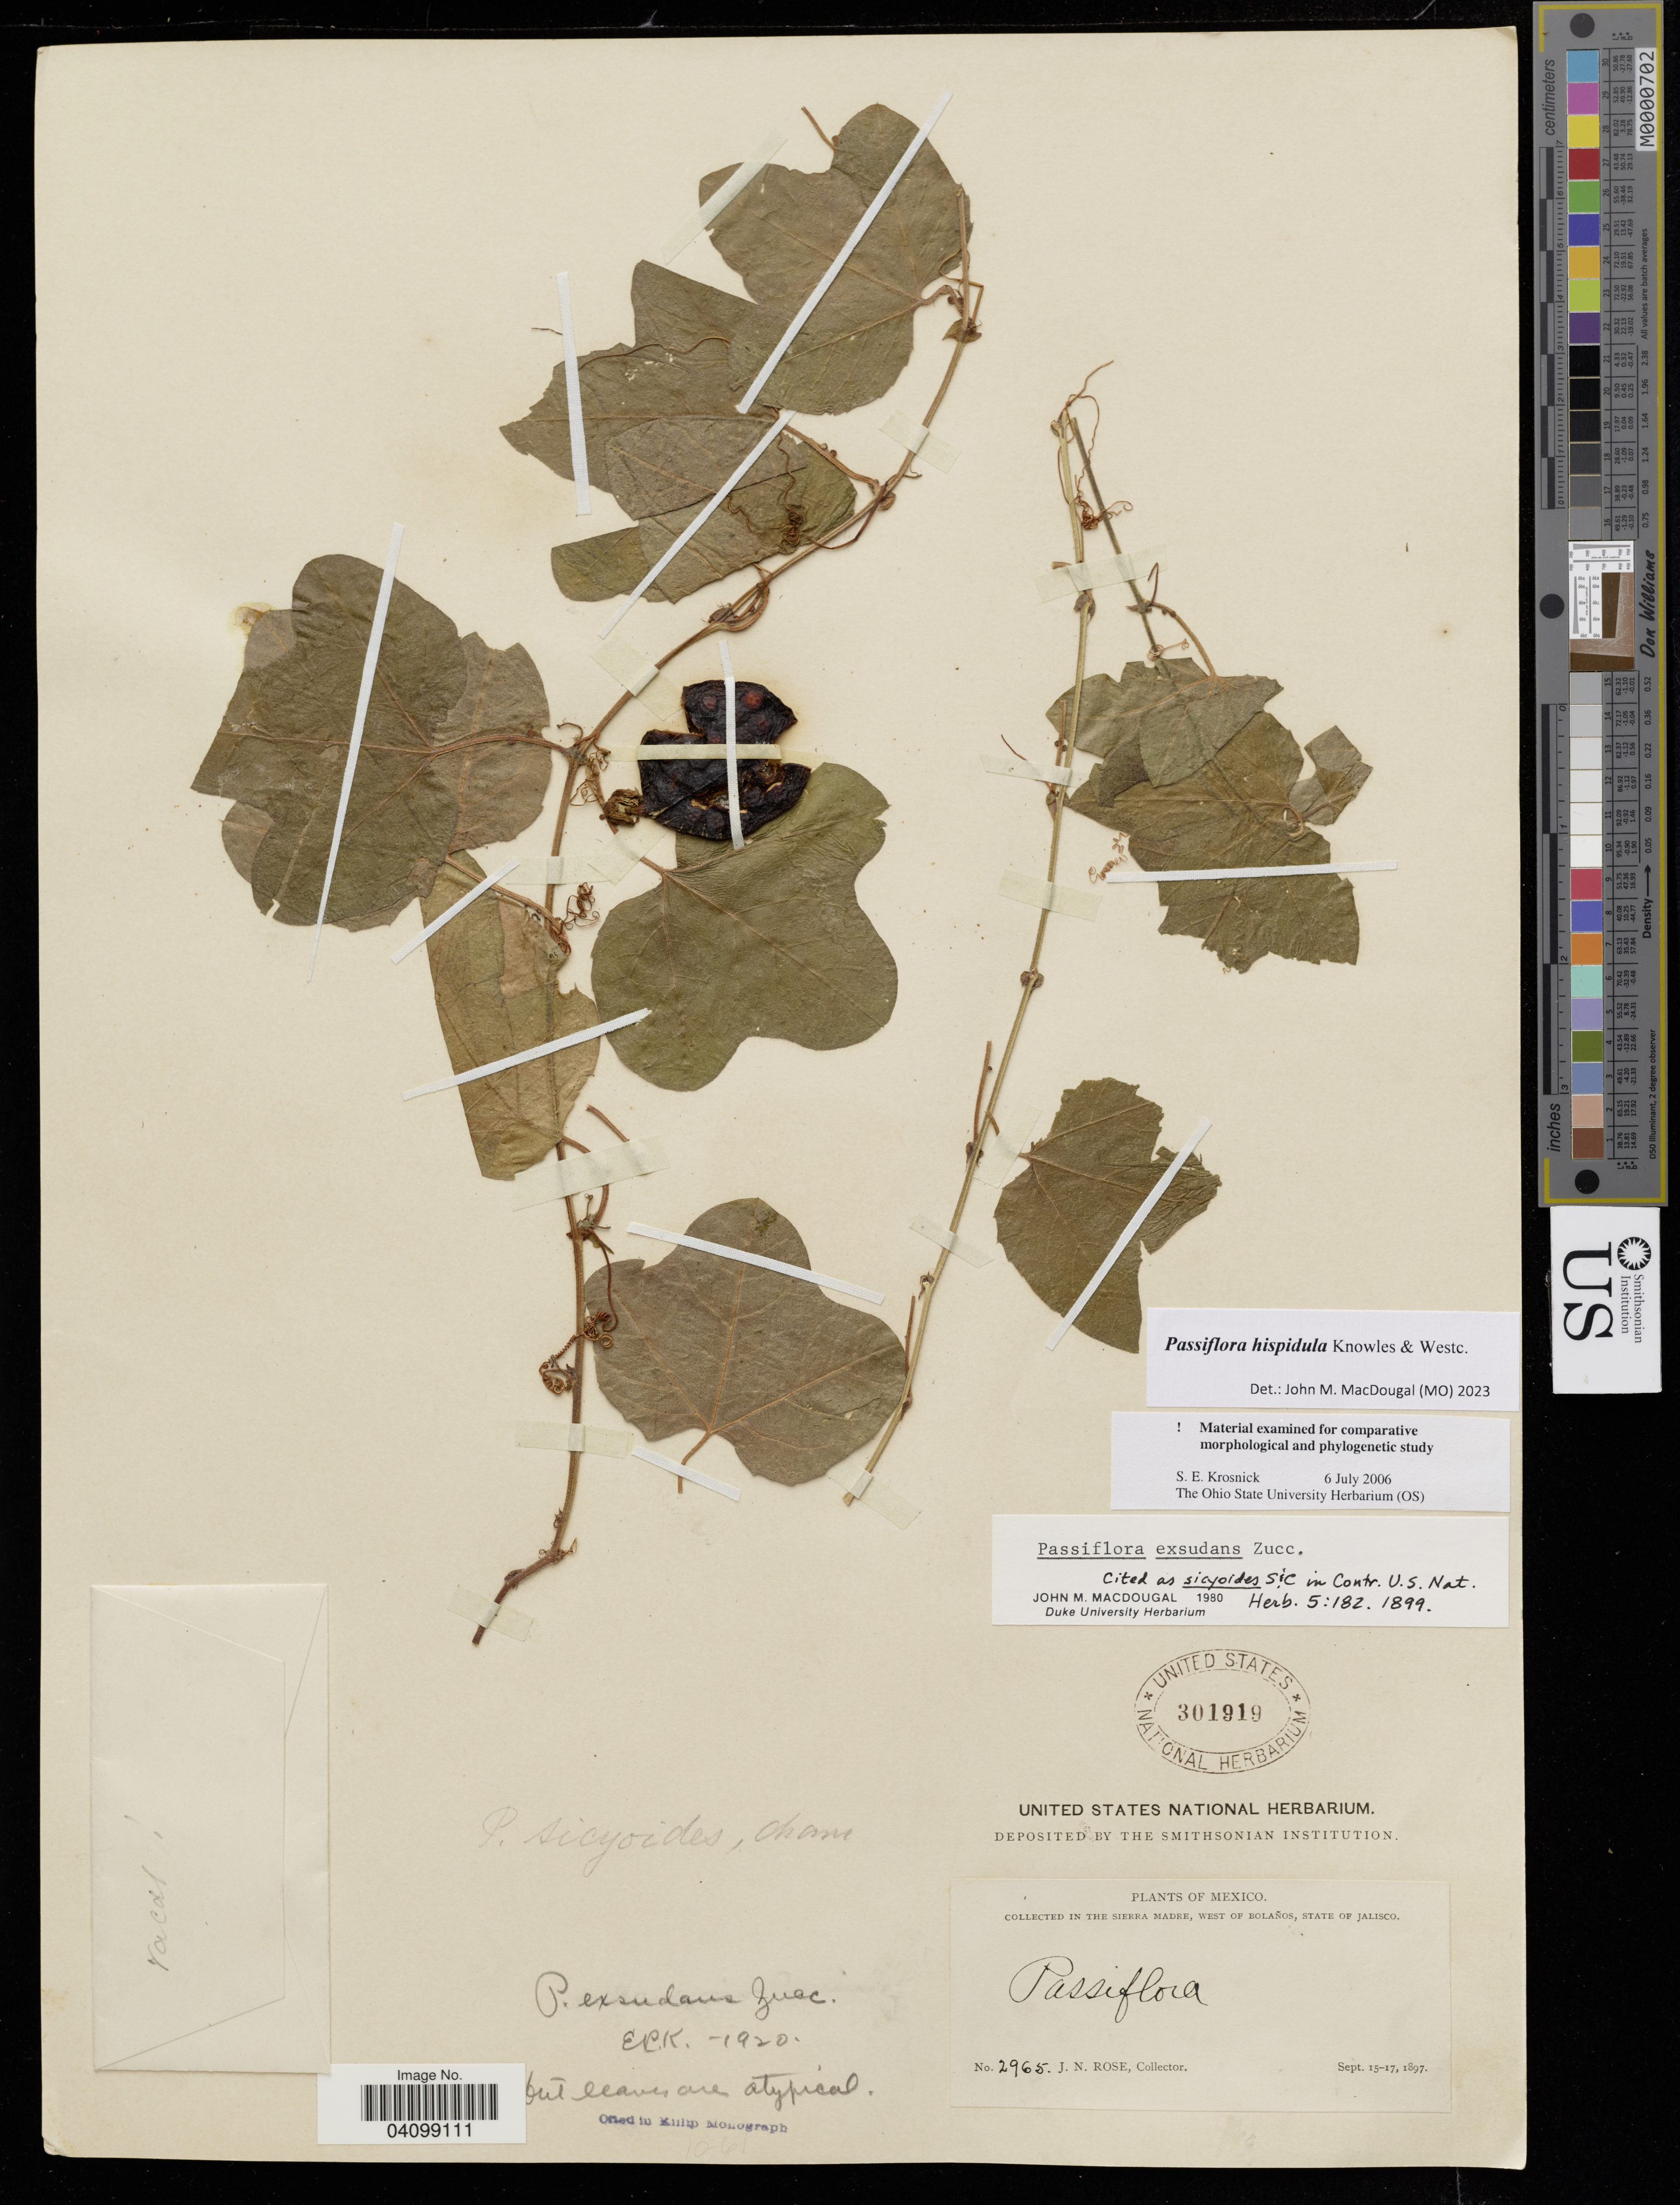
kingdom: Plantae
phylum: Tracheophyta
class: Magnoliopsida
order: Malpighiales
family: Passifloraceae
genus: Passiflora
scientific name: Passiflora sp.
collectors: J. N. Rose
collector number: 2965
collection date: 1897-09-15/1897-09-17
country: Mexico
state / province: Jalisco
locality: Sierra Madre, West od Bolanos.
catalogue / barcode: US 301919